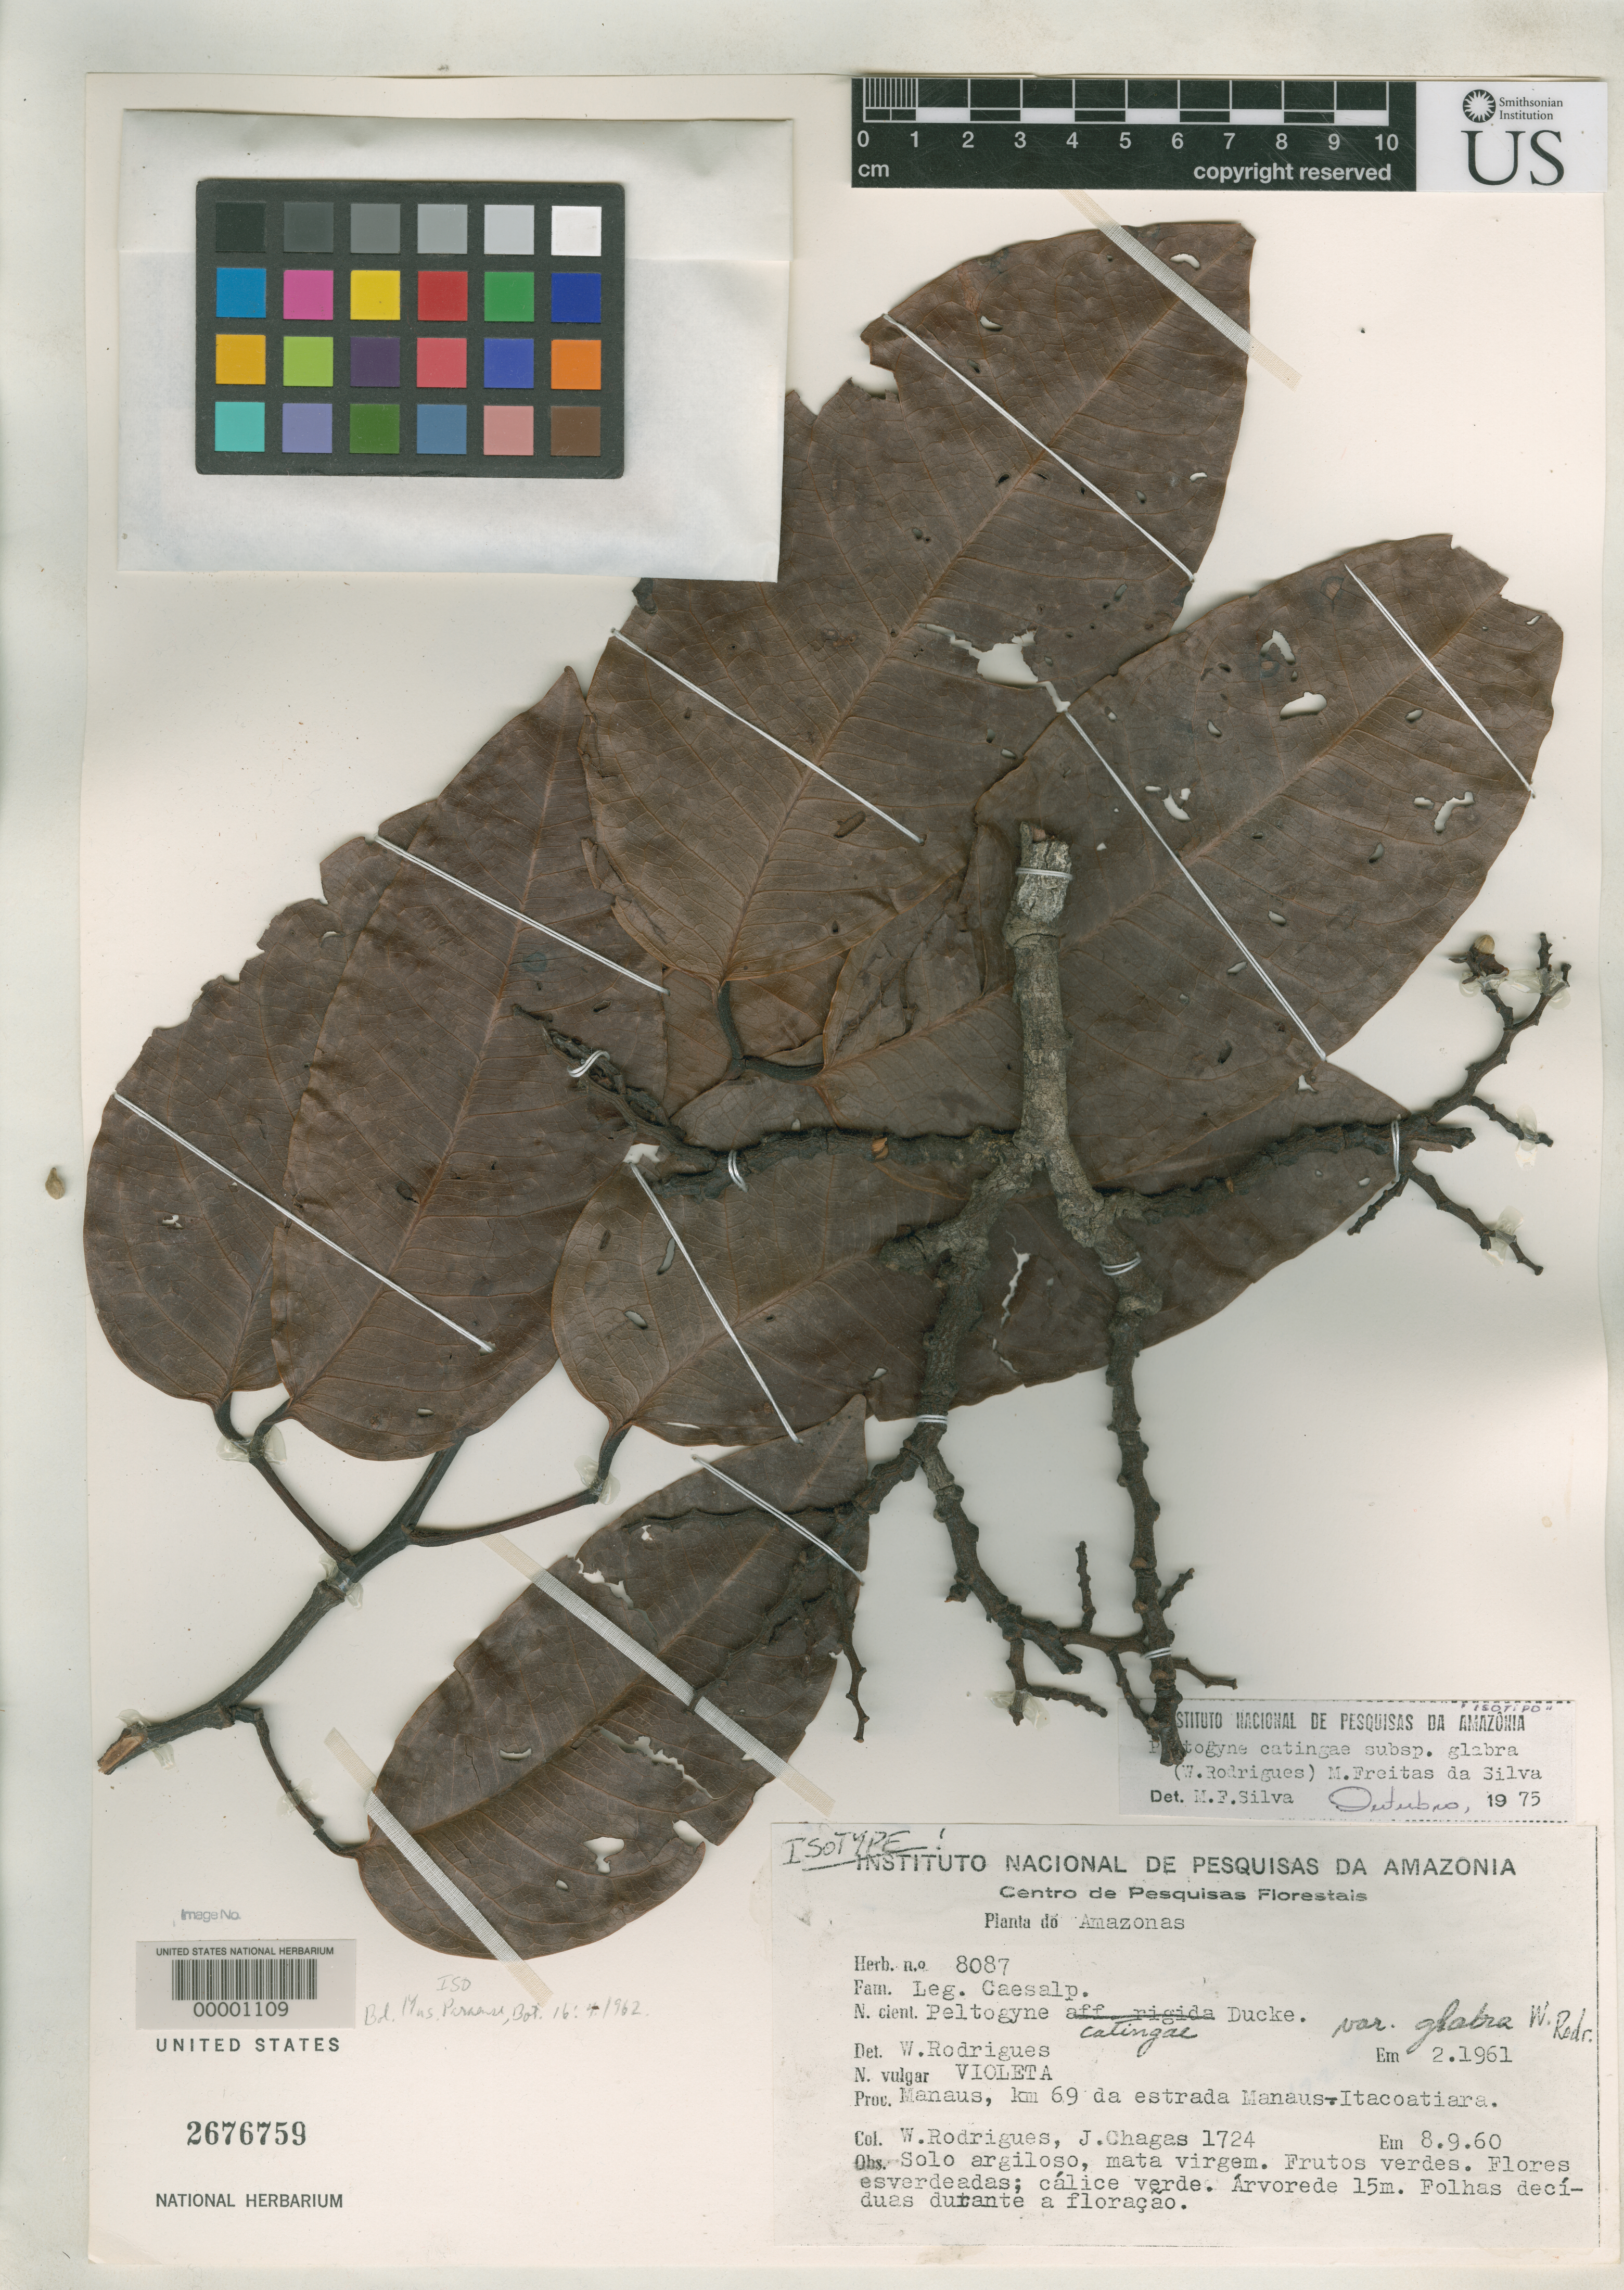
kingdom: Plantae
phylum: Tracheophyta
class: Magnoliopsida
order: Fabales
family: Fabaceae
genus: Peltogyne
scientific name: Peltogyne catingae var. glabra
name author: W.A. Rodrigues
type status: Isotype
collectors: W. A. Rodrigues & J. Chagas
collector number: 1724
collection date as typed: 08 Sep 1960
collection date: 1960-09-08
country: Brazil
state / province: Amazonas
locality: Manaus, Itacoatiara.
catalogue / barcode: US 2676759